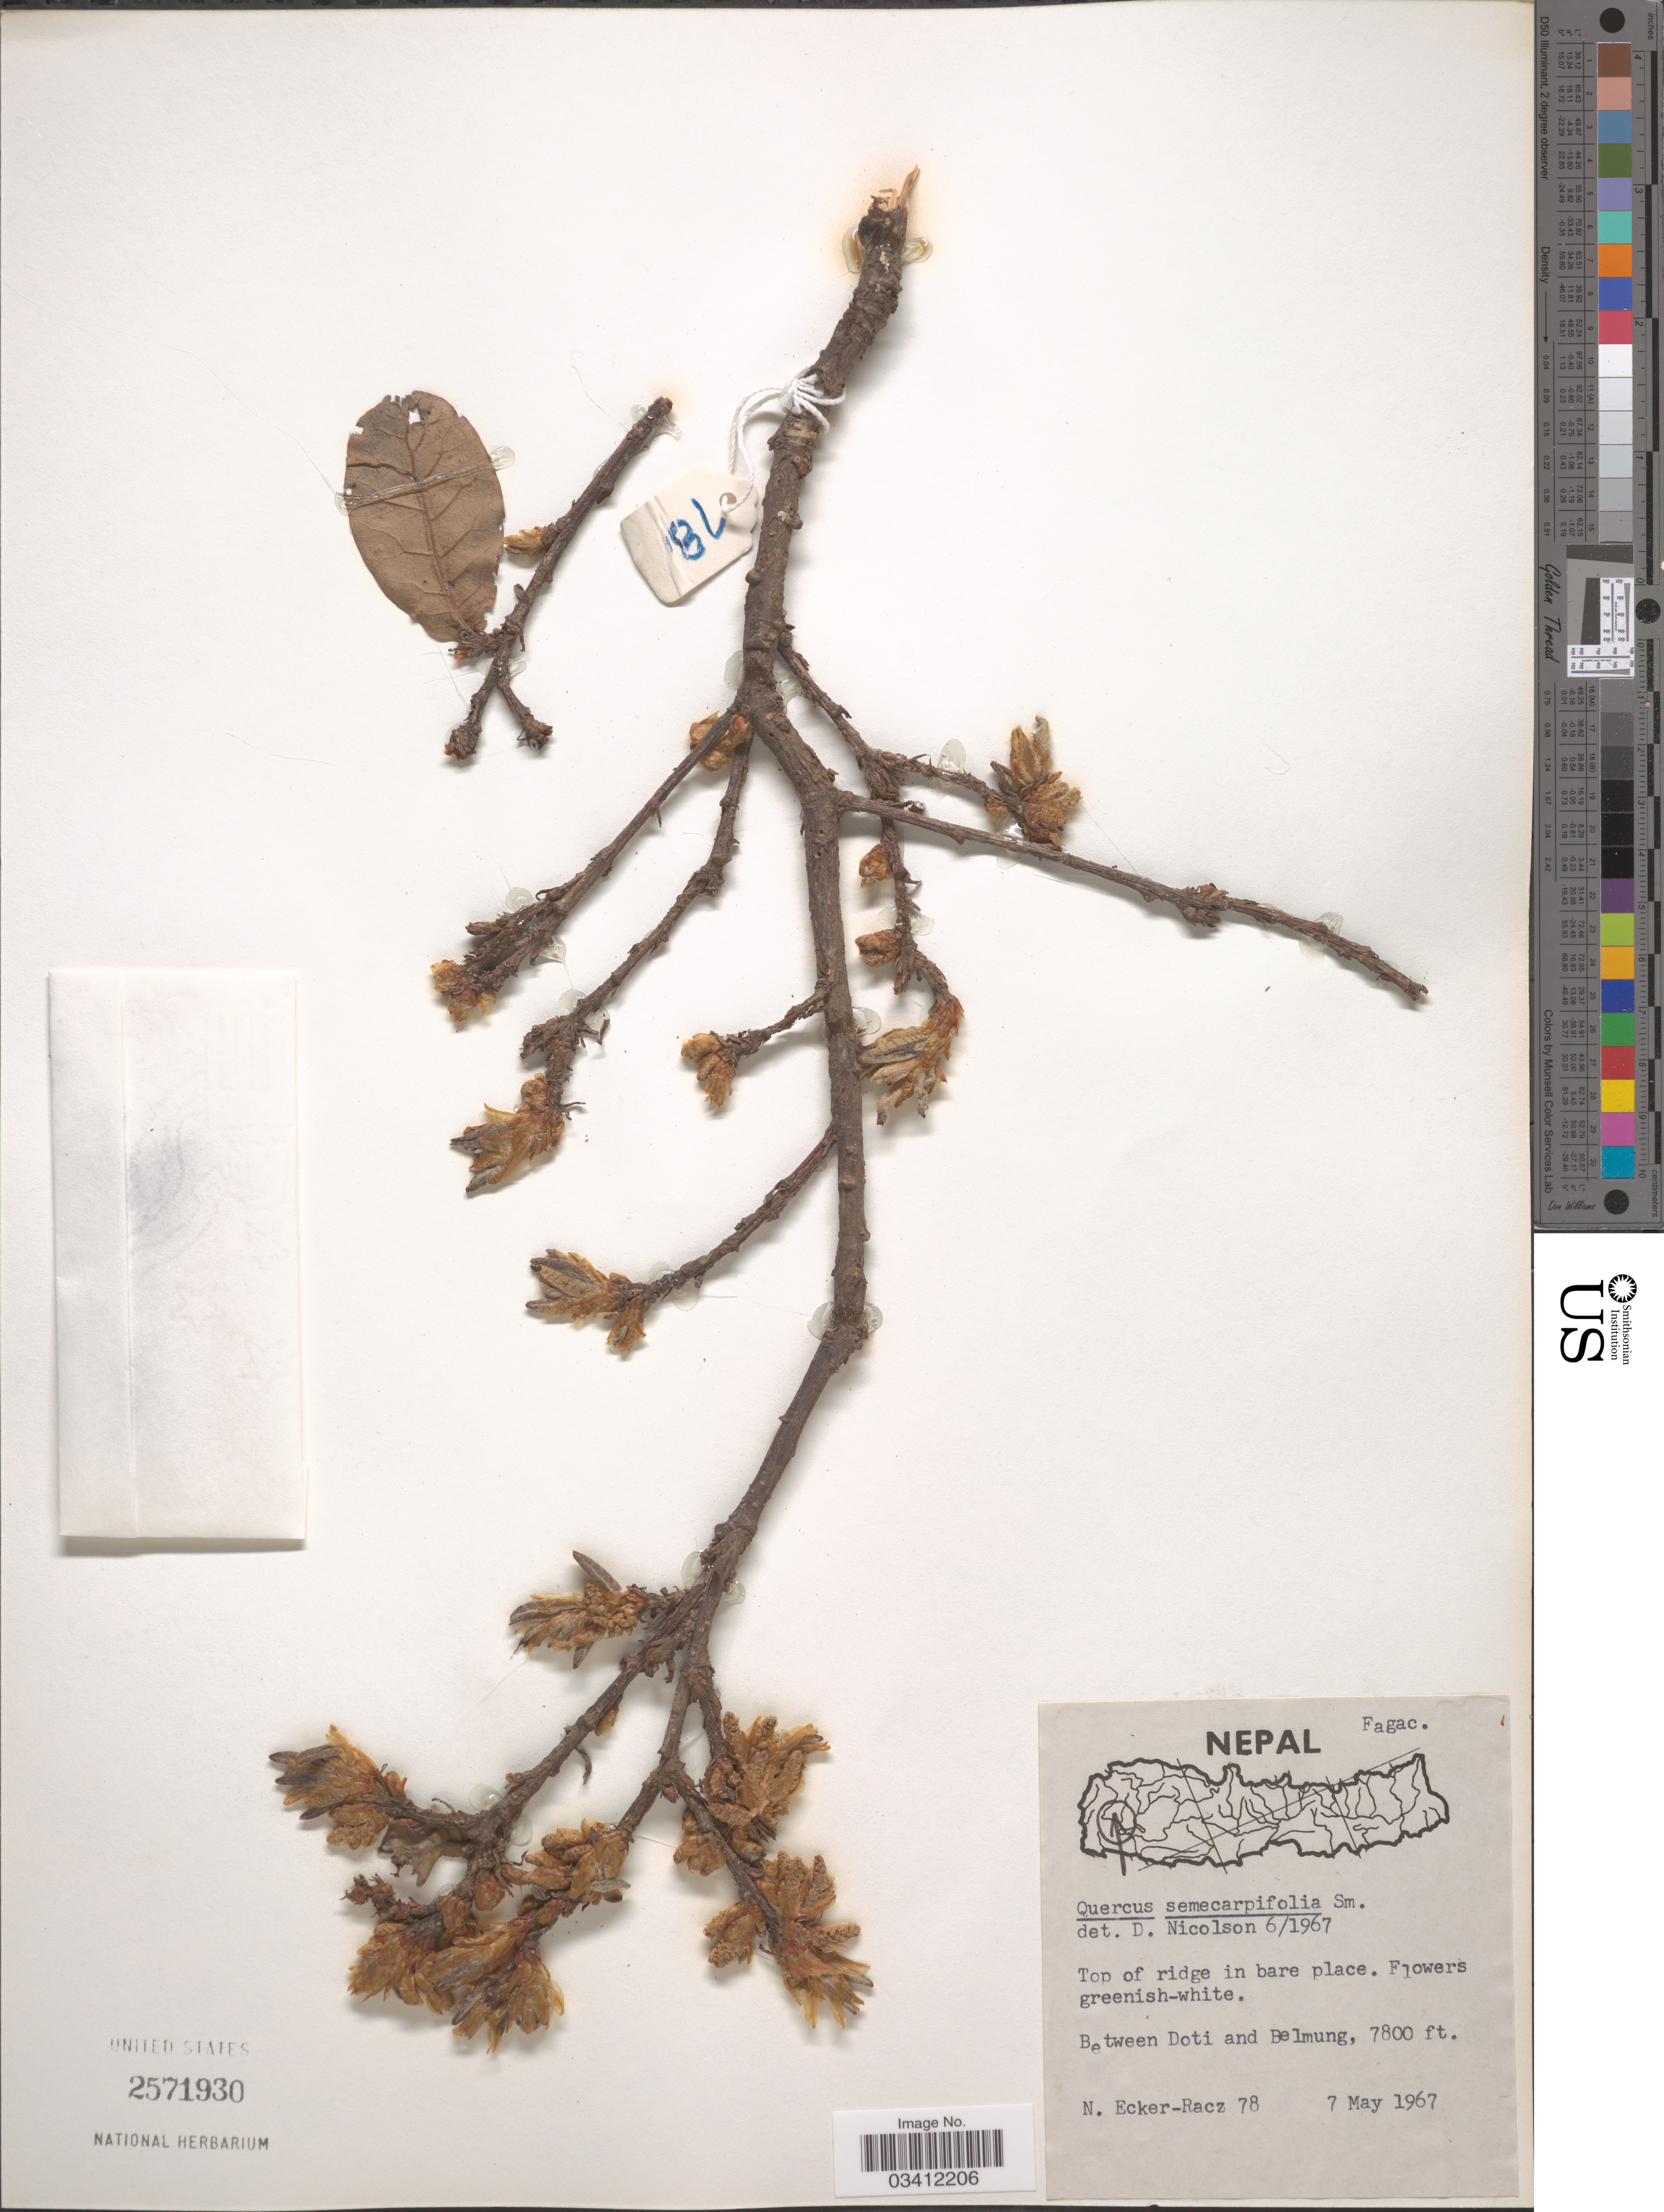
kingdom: Plantae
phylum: Tracheophyta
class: Magnoliopsida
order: Fagales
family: Fagaceae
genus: Quercus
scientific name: Quercus semecarpifolia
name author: Sm.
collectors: N. Ecker-Racz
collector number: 78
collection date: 1967-05-07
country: Nepal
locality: Between Doti and Belmung.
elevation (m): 2377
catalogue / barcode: US 2571930